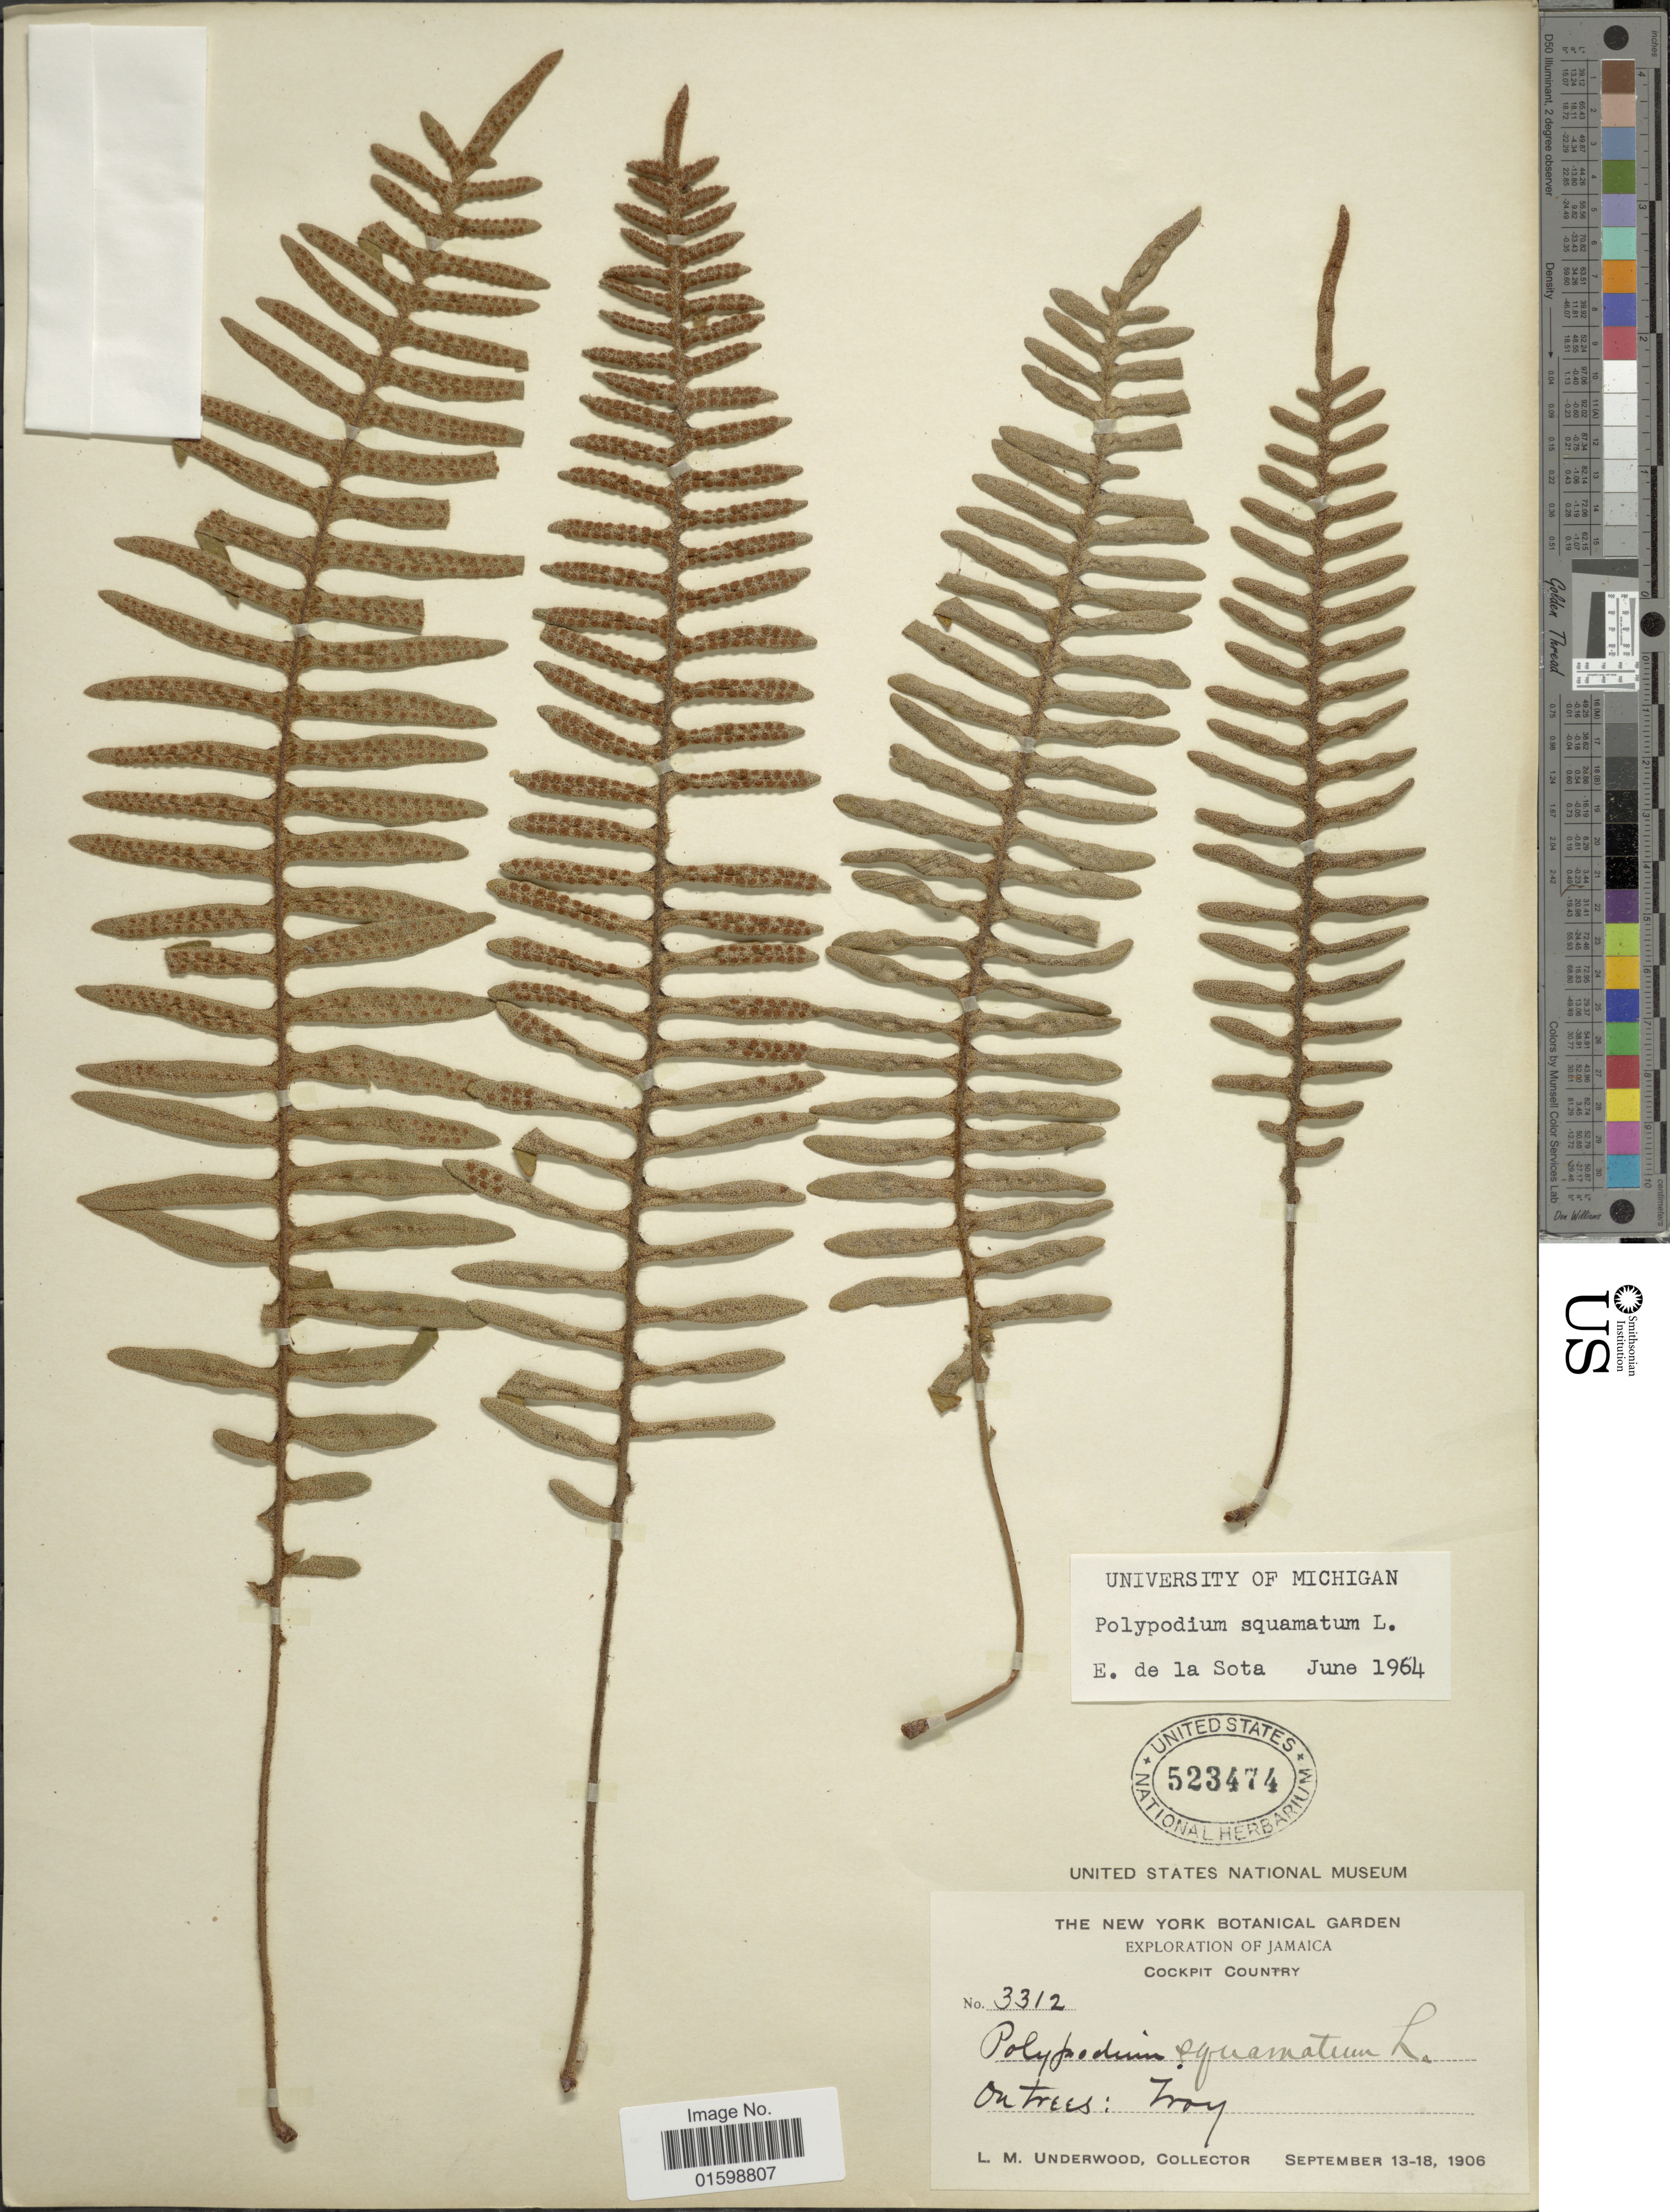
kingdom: Plantae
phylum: Tracheophyta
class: Polypodiopsida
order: Polypodiales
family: Polypodiaceae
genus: Pleopeltis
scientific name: Pleopeltis squamata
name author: (L.) J. Sm.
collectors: L. M. Underwood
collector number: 3312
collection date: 1906-09-13/1906-09-18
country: Jamaica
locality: Cockpit country, on trees: Troy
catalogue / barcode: US 523474